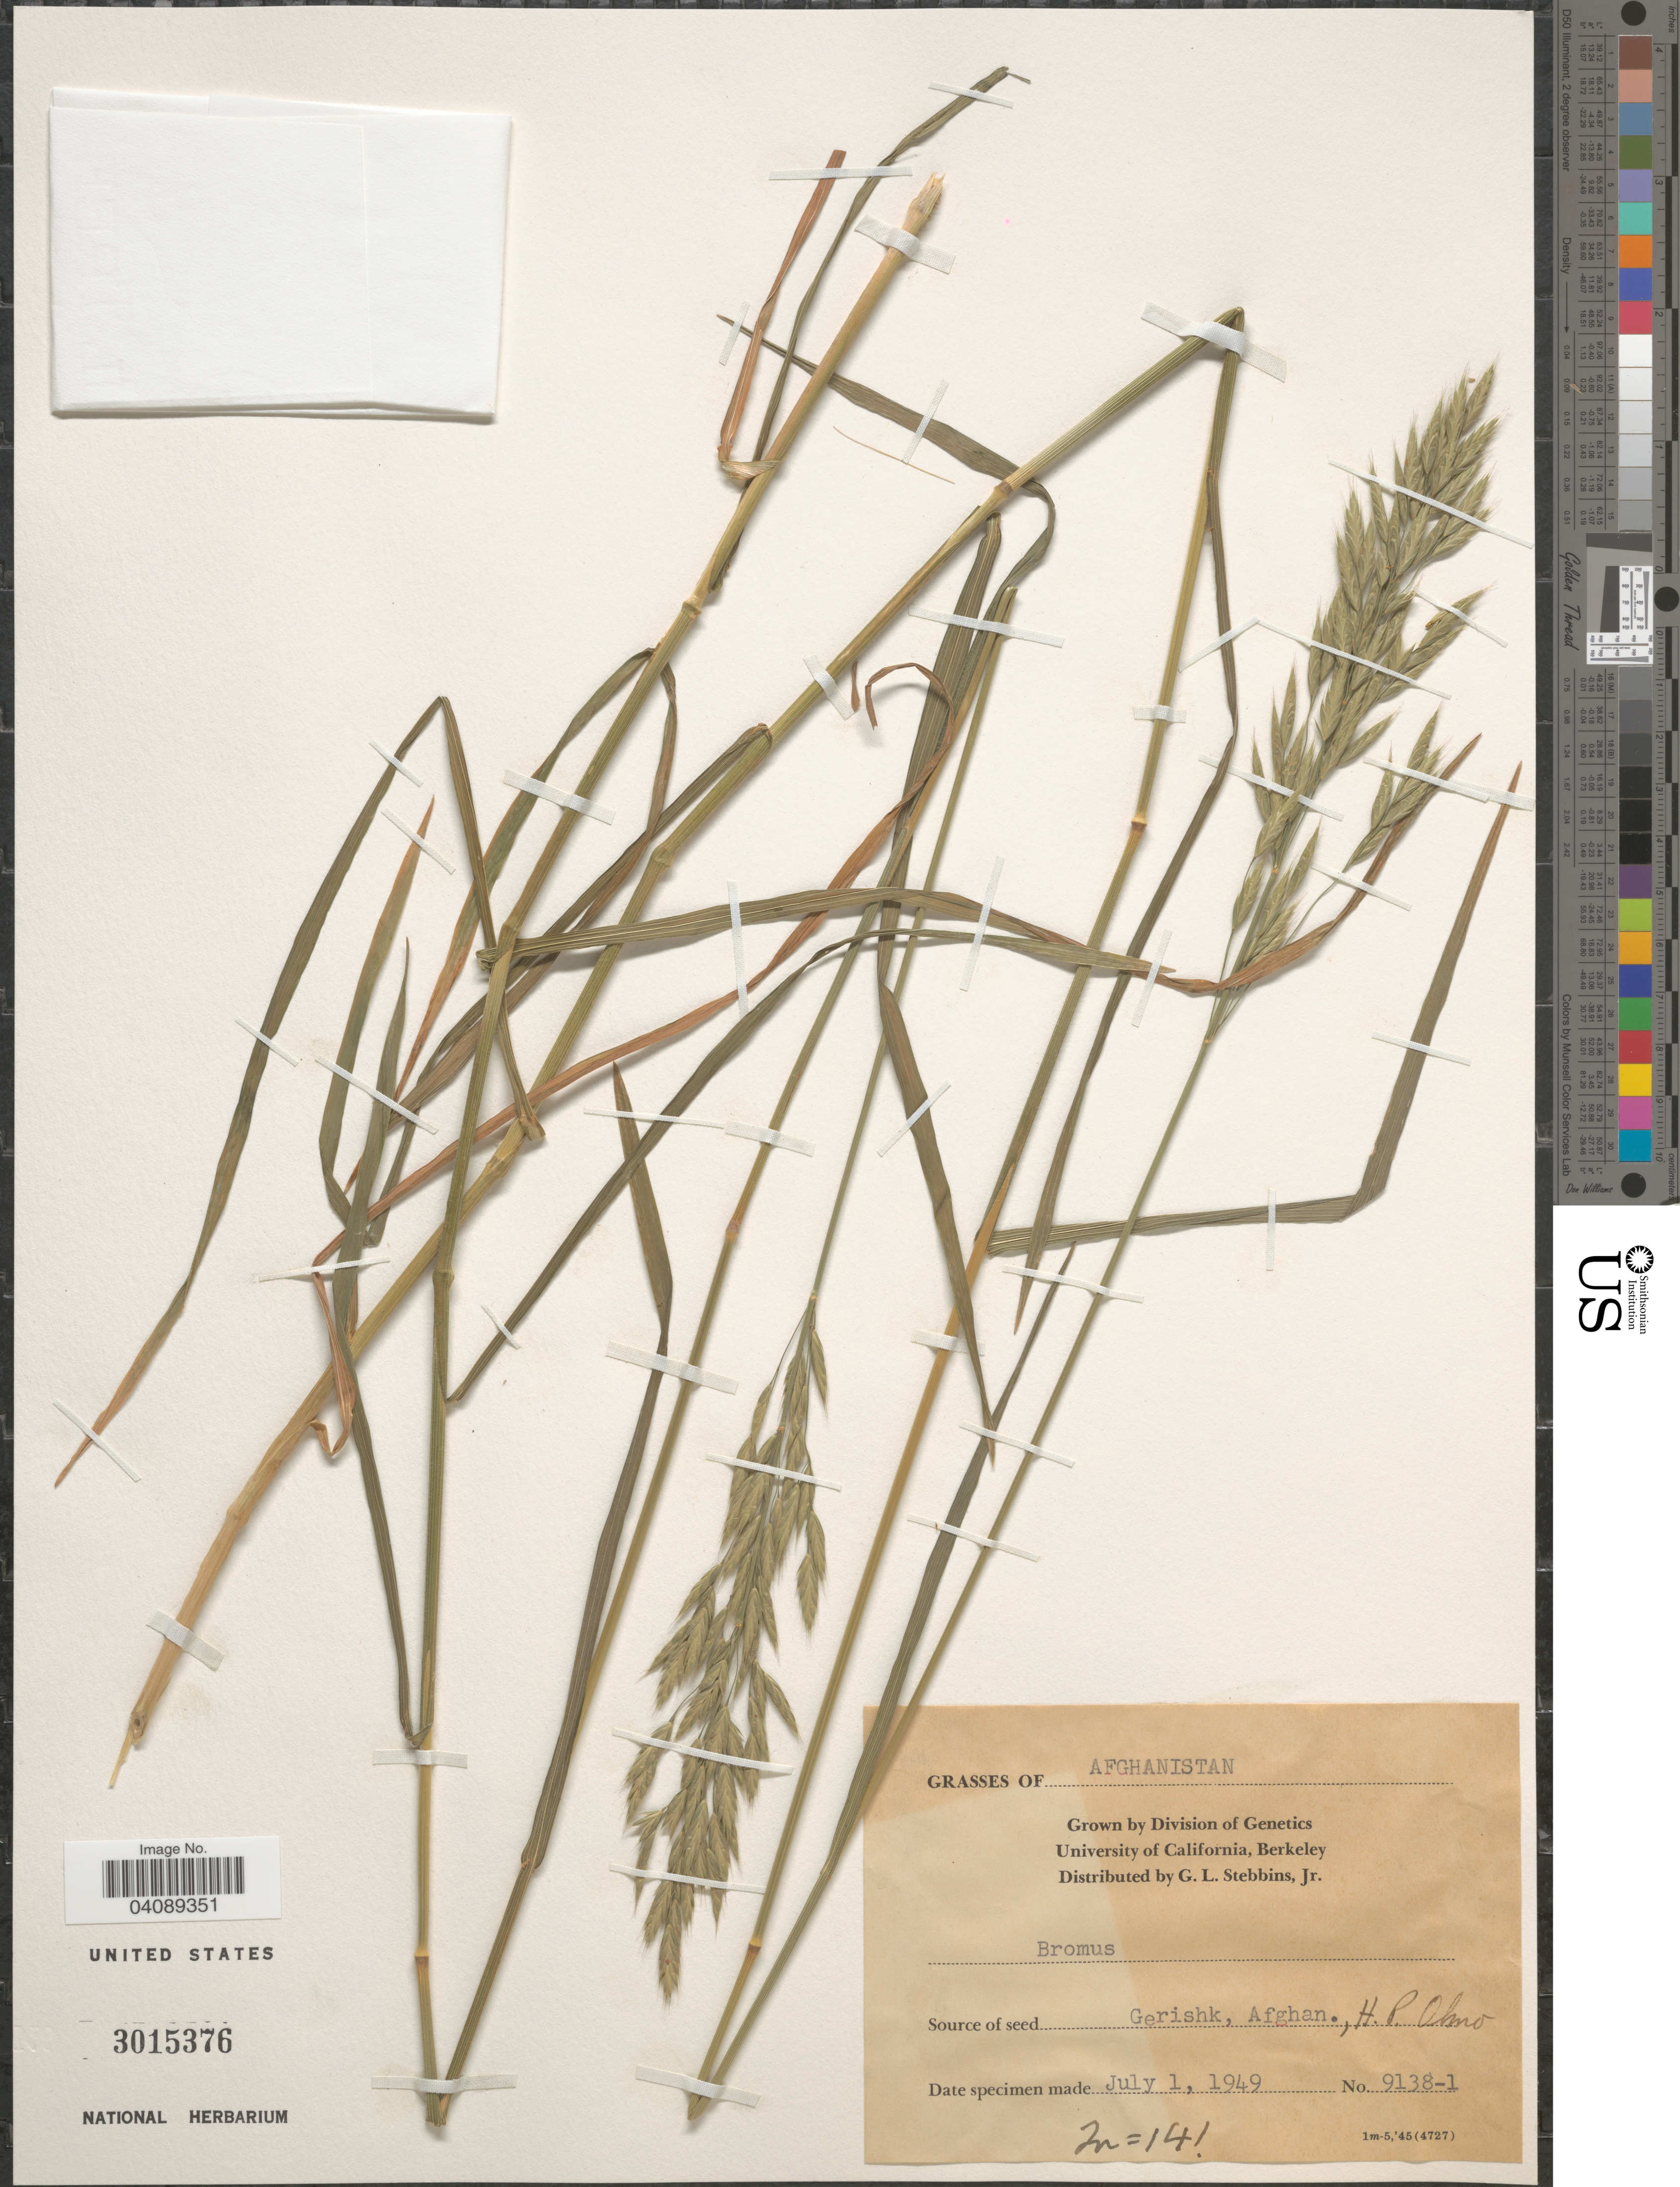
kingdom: Plantae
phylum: Tracheophyta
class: Liliopsida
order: Poales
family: Poaceae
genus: Bromus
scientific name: Bromus sp.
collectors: G. L. Stebbins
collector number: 9138-1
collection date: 1949-07-01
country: United States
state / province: California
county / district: Alameda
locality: Grown by Division of Genetics. University of California, Berkeley.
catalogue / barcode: US 3015376